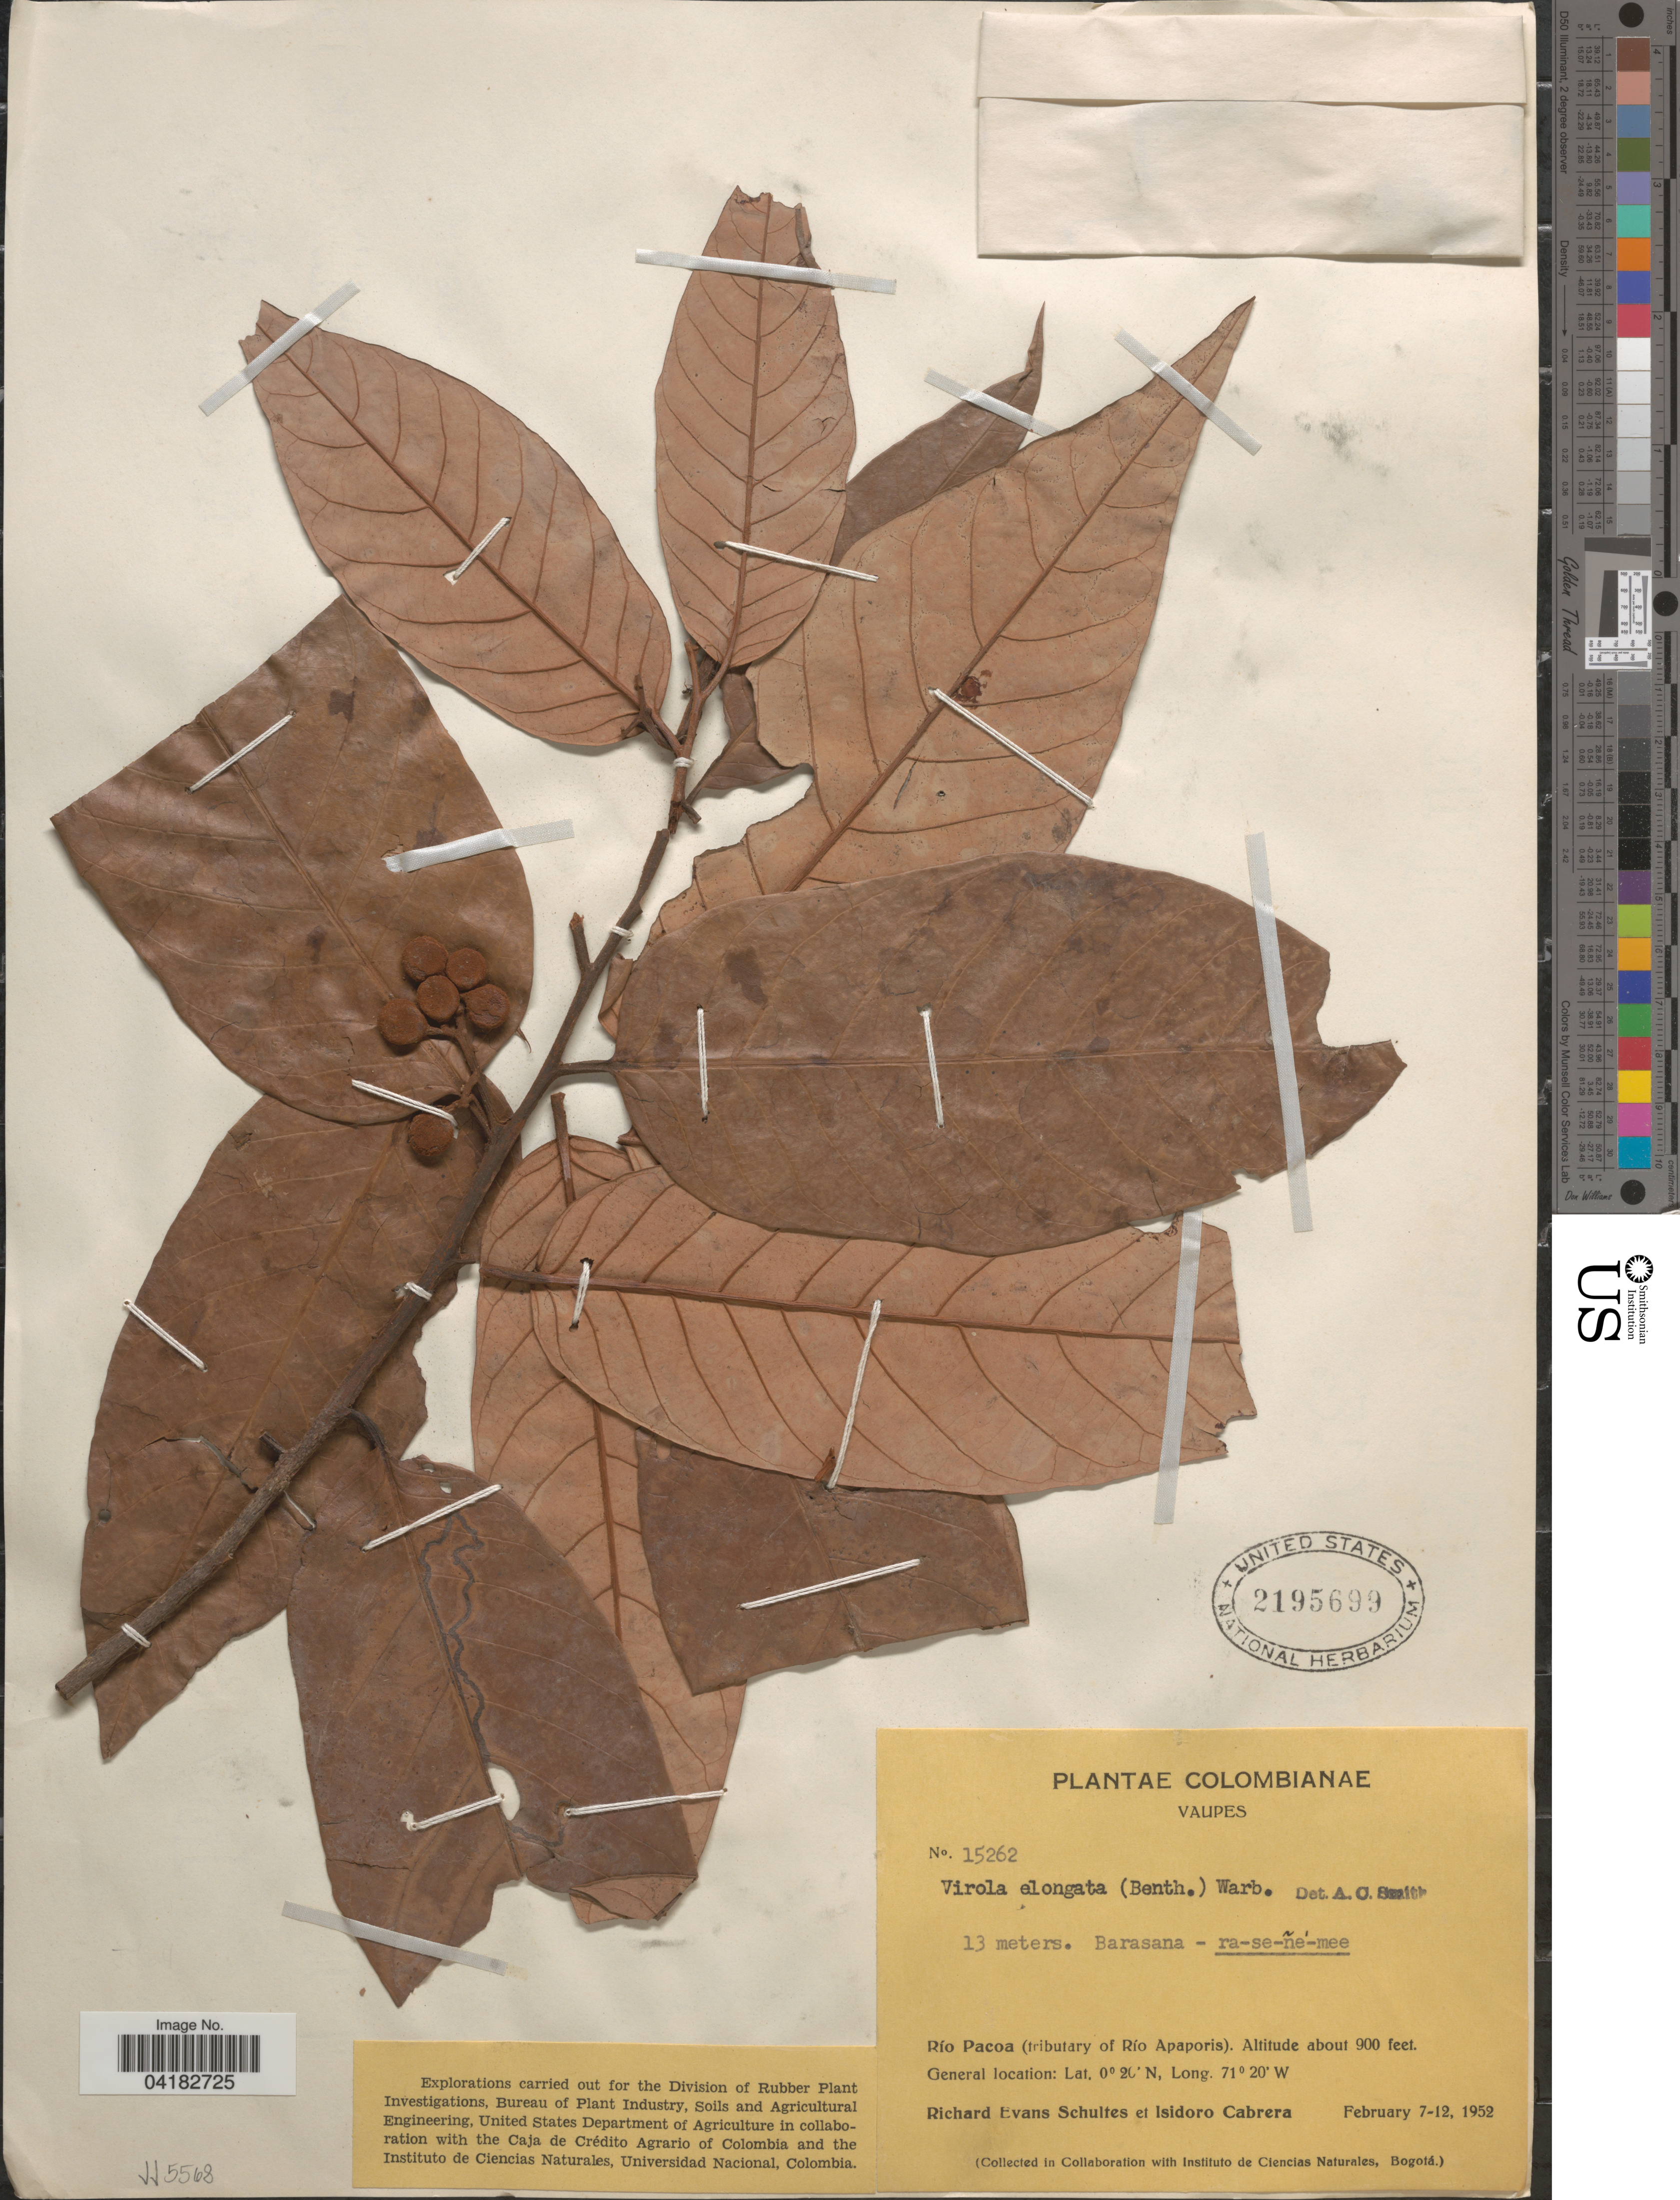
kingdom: Plantae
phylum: Tracheophyta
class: Magnoliopsida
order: Magnoliales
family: Myristicaceae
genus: Virola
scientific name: Virola elongata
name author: (Benth.) Warb.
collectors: R. E. Schultes & I. Cabrera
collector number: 15262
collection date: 1952-02-07/1952-02-12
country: Colombia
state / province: Vaupés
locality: Río Pacoa (tributary of Río Apaporis).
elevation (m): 274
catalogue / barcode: US 2195699